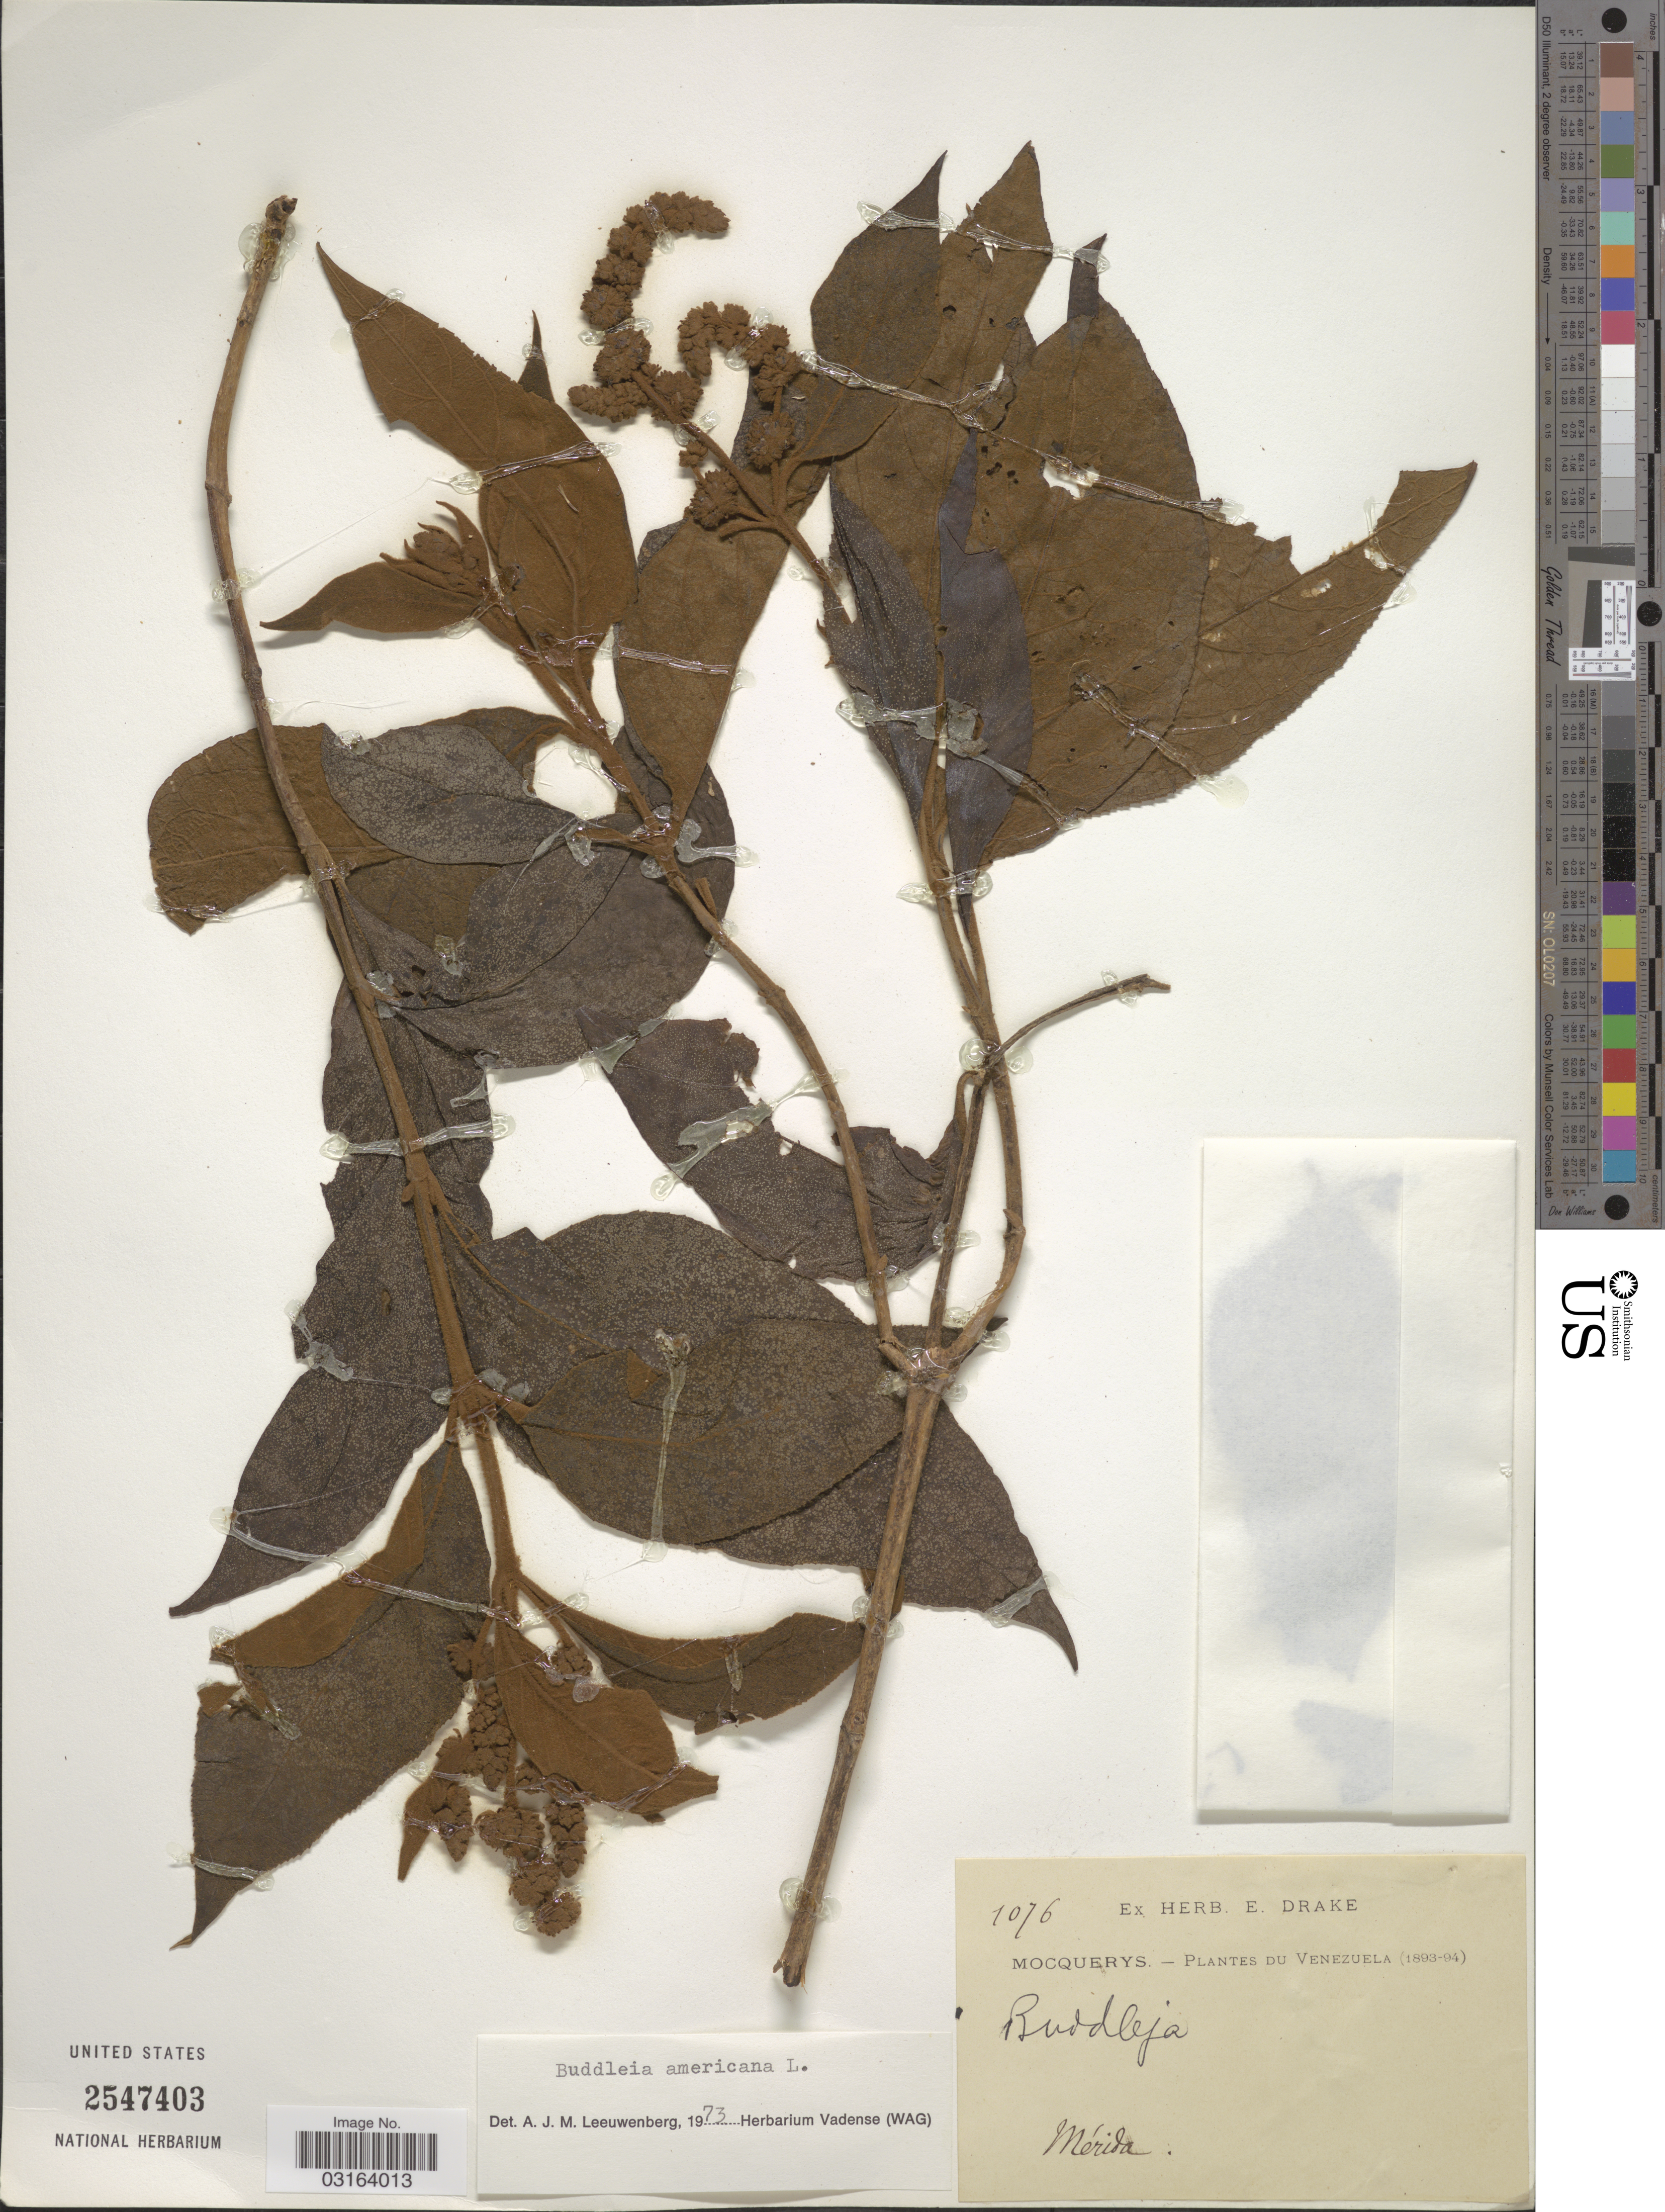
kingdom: Plantae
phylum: Tracheophyta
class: Magnoliopsida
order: Lamiales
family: Scrophulariaceae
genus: Buddleja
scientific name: Buddleja americana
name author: L.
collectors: A. Mocquerys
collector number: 1076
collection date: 1893/1894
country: Venezuela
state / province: Mérida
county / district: Libertador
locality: Mérida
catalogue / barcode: US 2547403